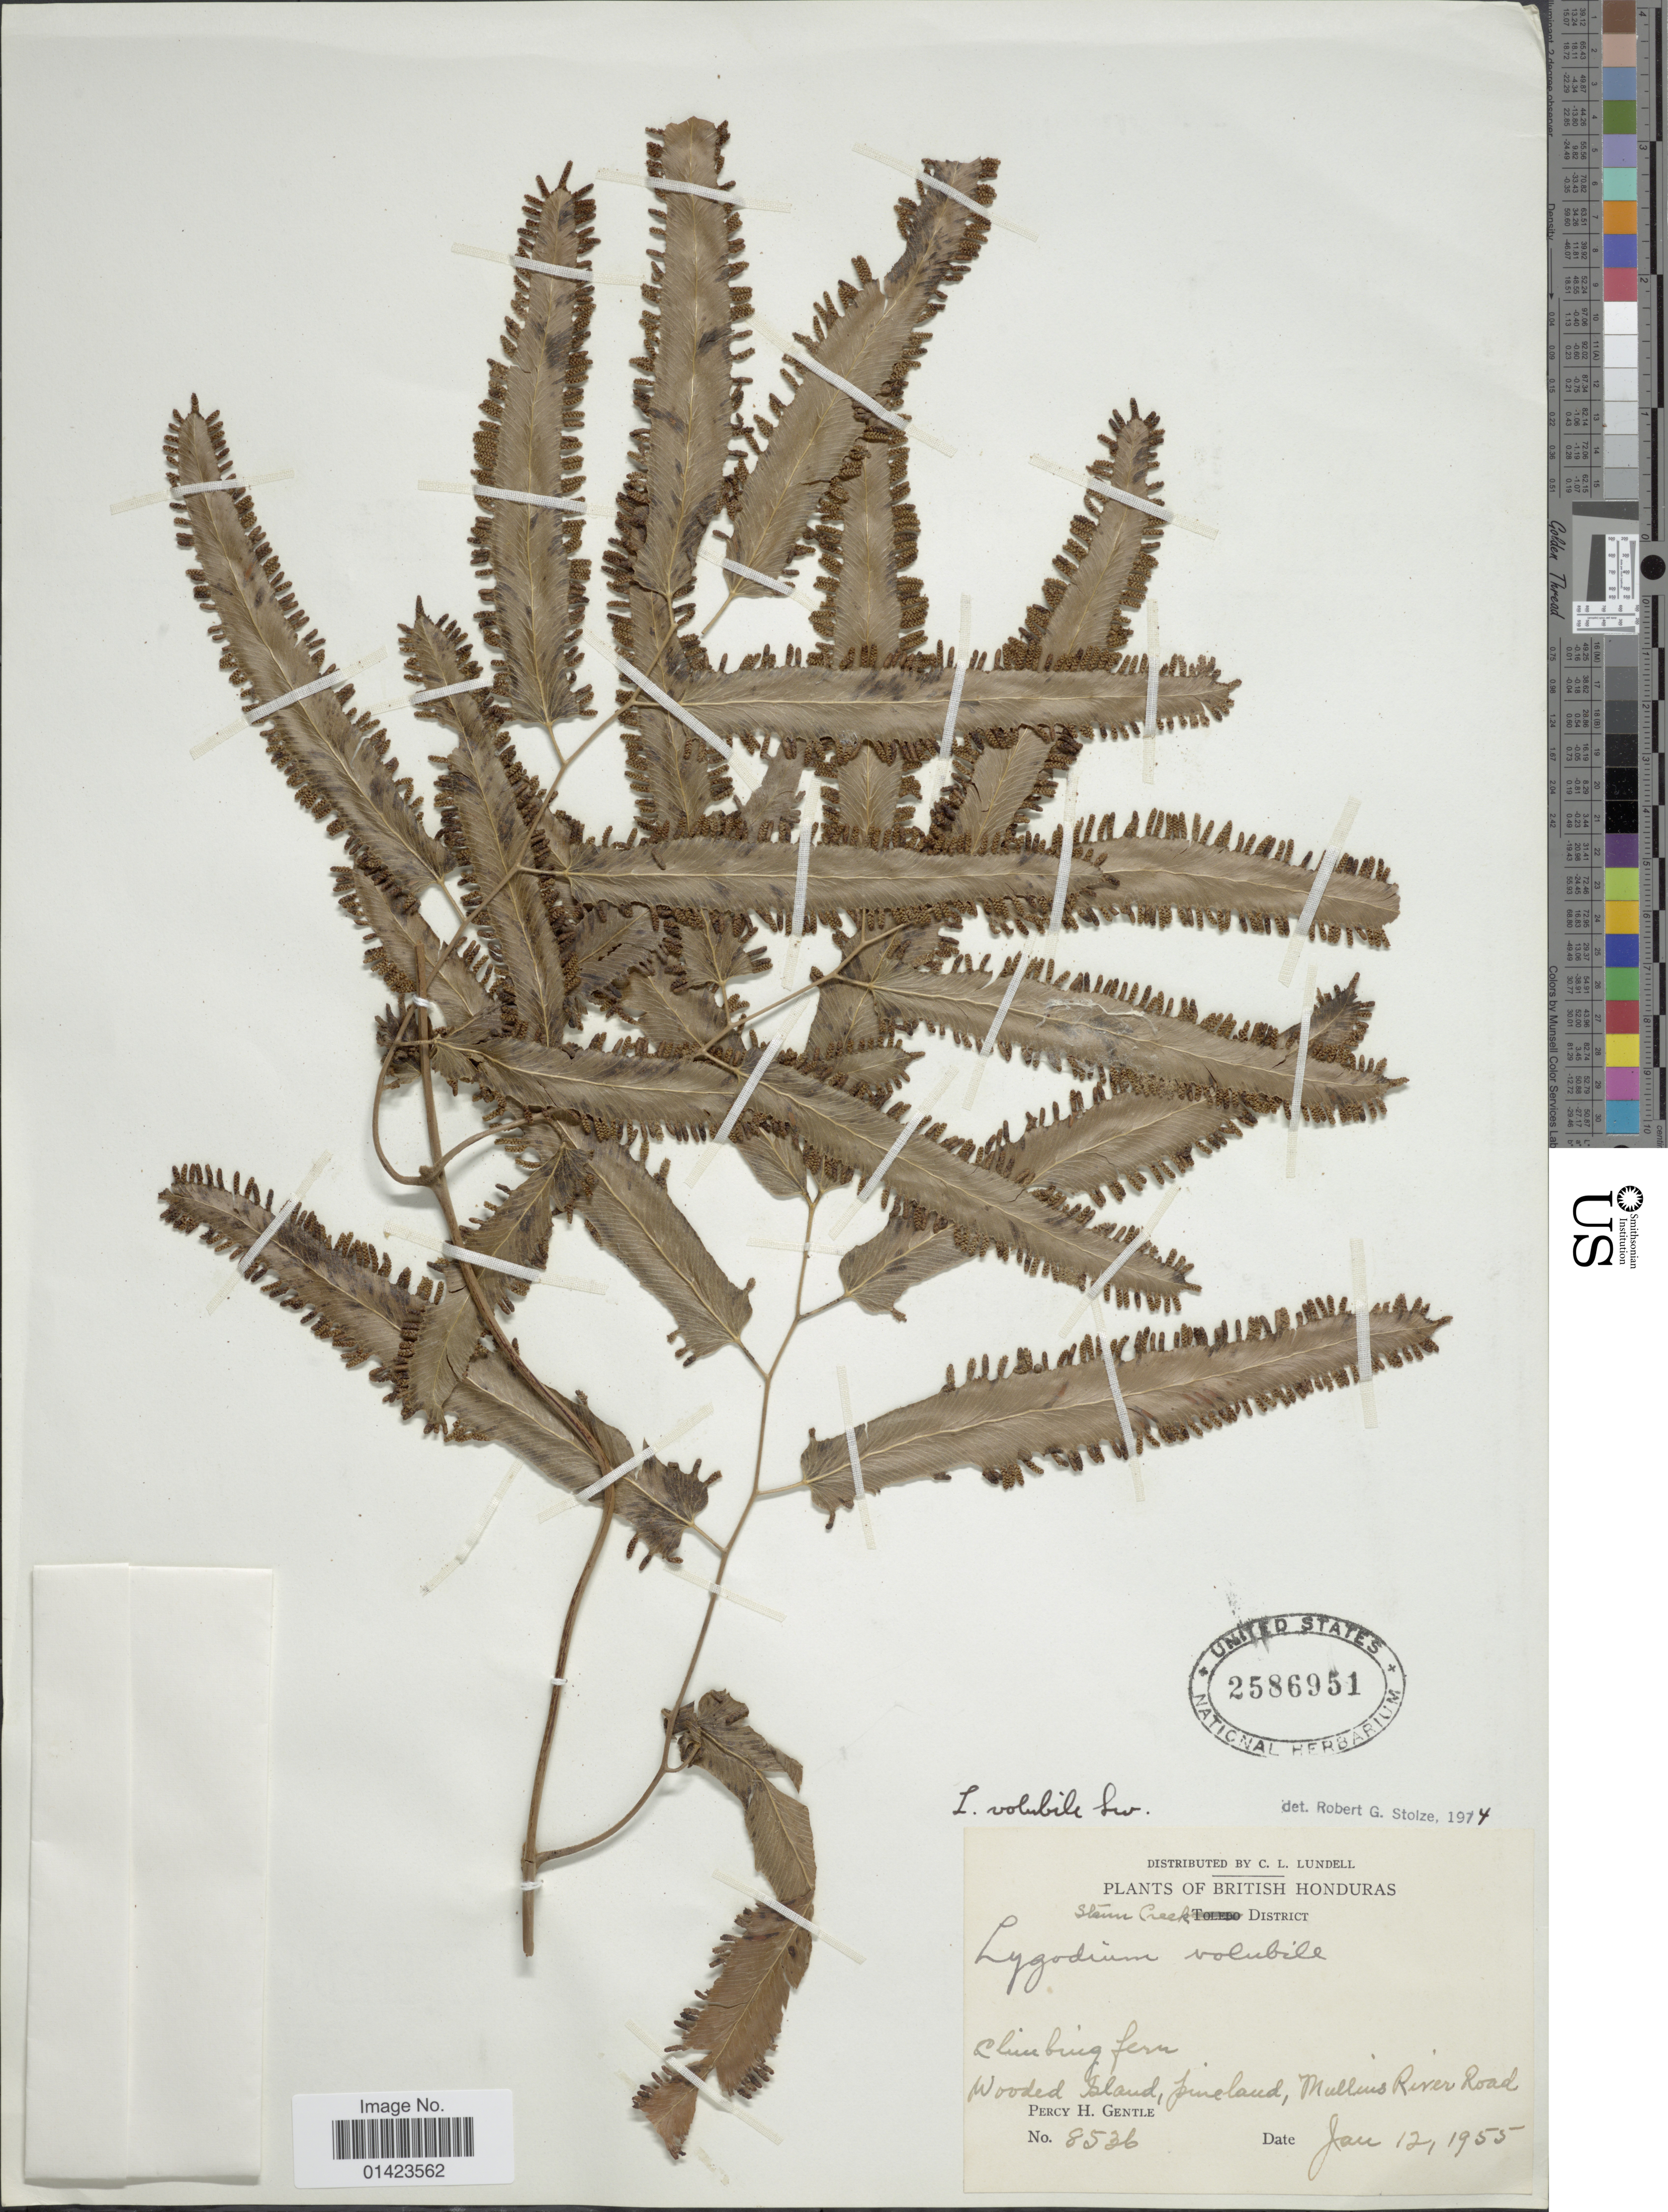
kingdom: Plantae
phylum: Tracheophyta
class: Polypodiopsida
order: Schizaeales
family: Lygodiaceae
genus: Lygodium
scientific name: Lygodium volubile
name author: Sw.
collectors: P. H. Gentle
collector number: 8536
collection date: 1955-01-12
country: Belize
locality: British Honduras, Stann Creek District, wooded island, pineland, Mullins River Road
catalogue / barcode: US 2586951